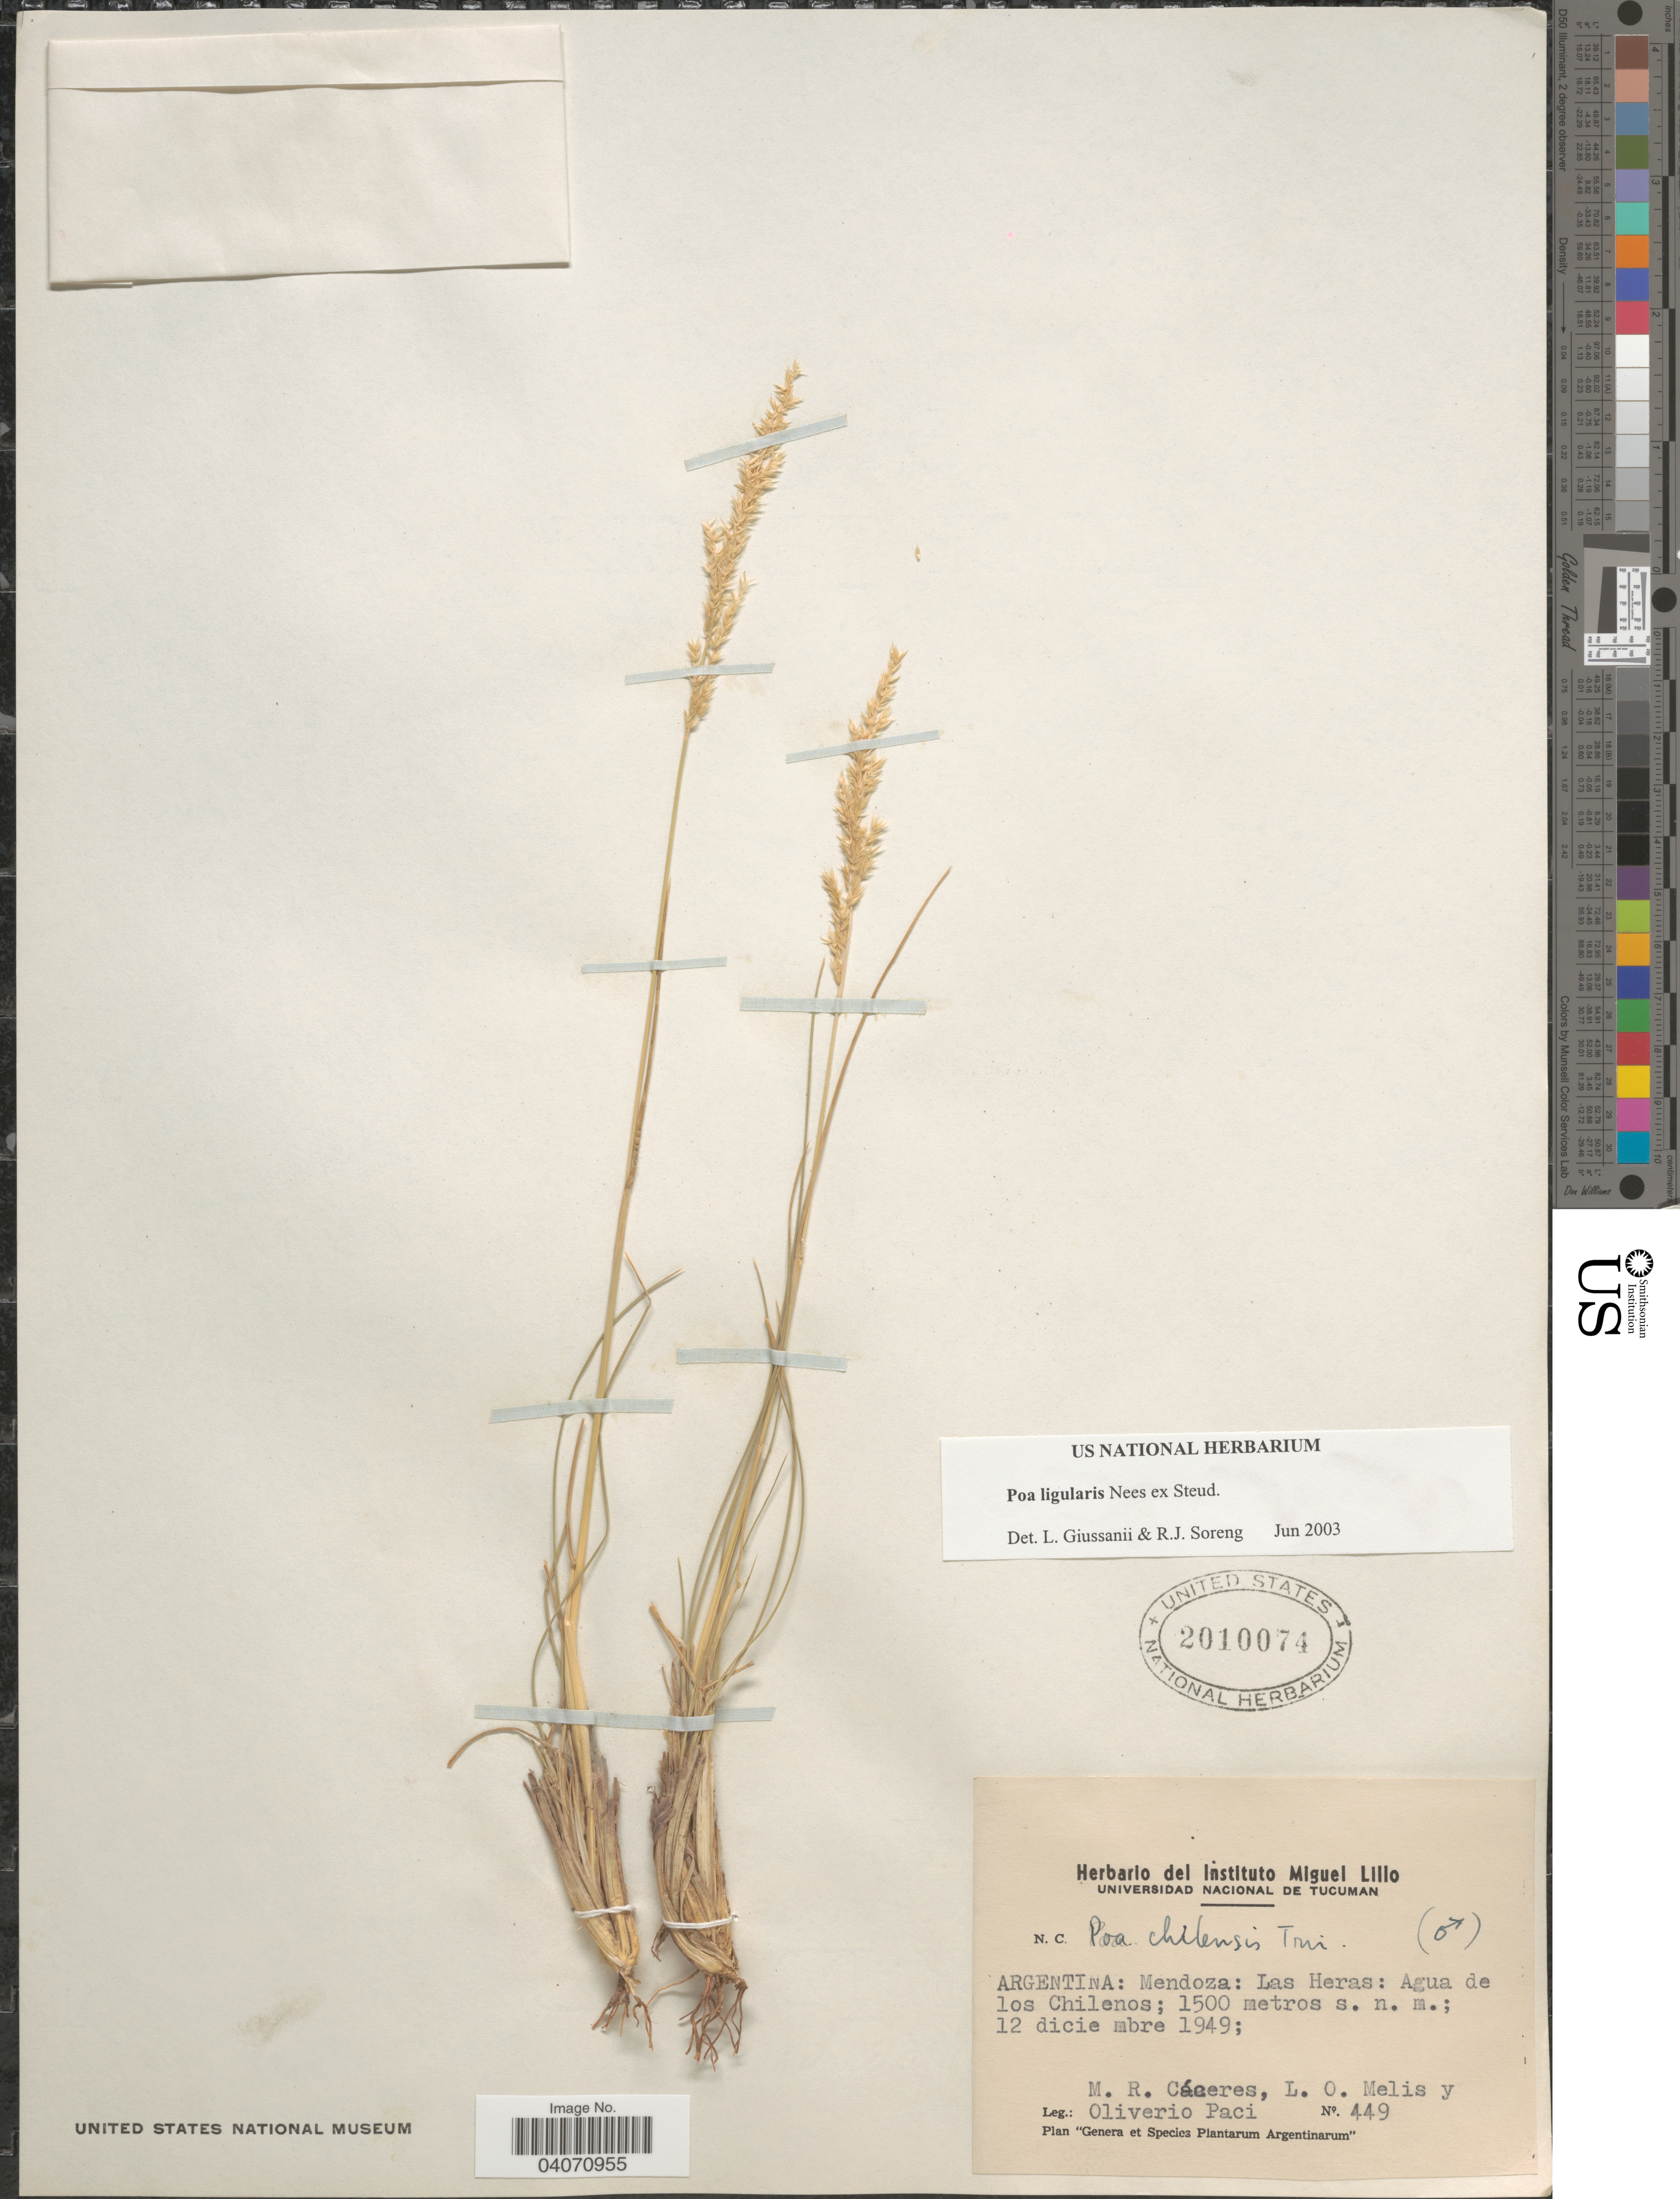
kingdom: Plantae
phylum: Tracheophyta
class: Liliopsida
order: Poales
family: Poaceae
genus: Poa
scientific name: Poa ligularis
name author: Nees ex Steud.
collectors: M. R. Caceres, L. Melis & O. Paci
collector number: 449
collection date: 1949-12-12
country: Argentina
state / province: Mendoza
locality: Las Heras: Agua de los Chilenos.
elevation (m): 1500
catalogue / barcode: US 2010074